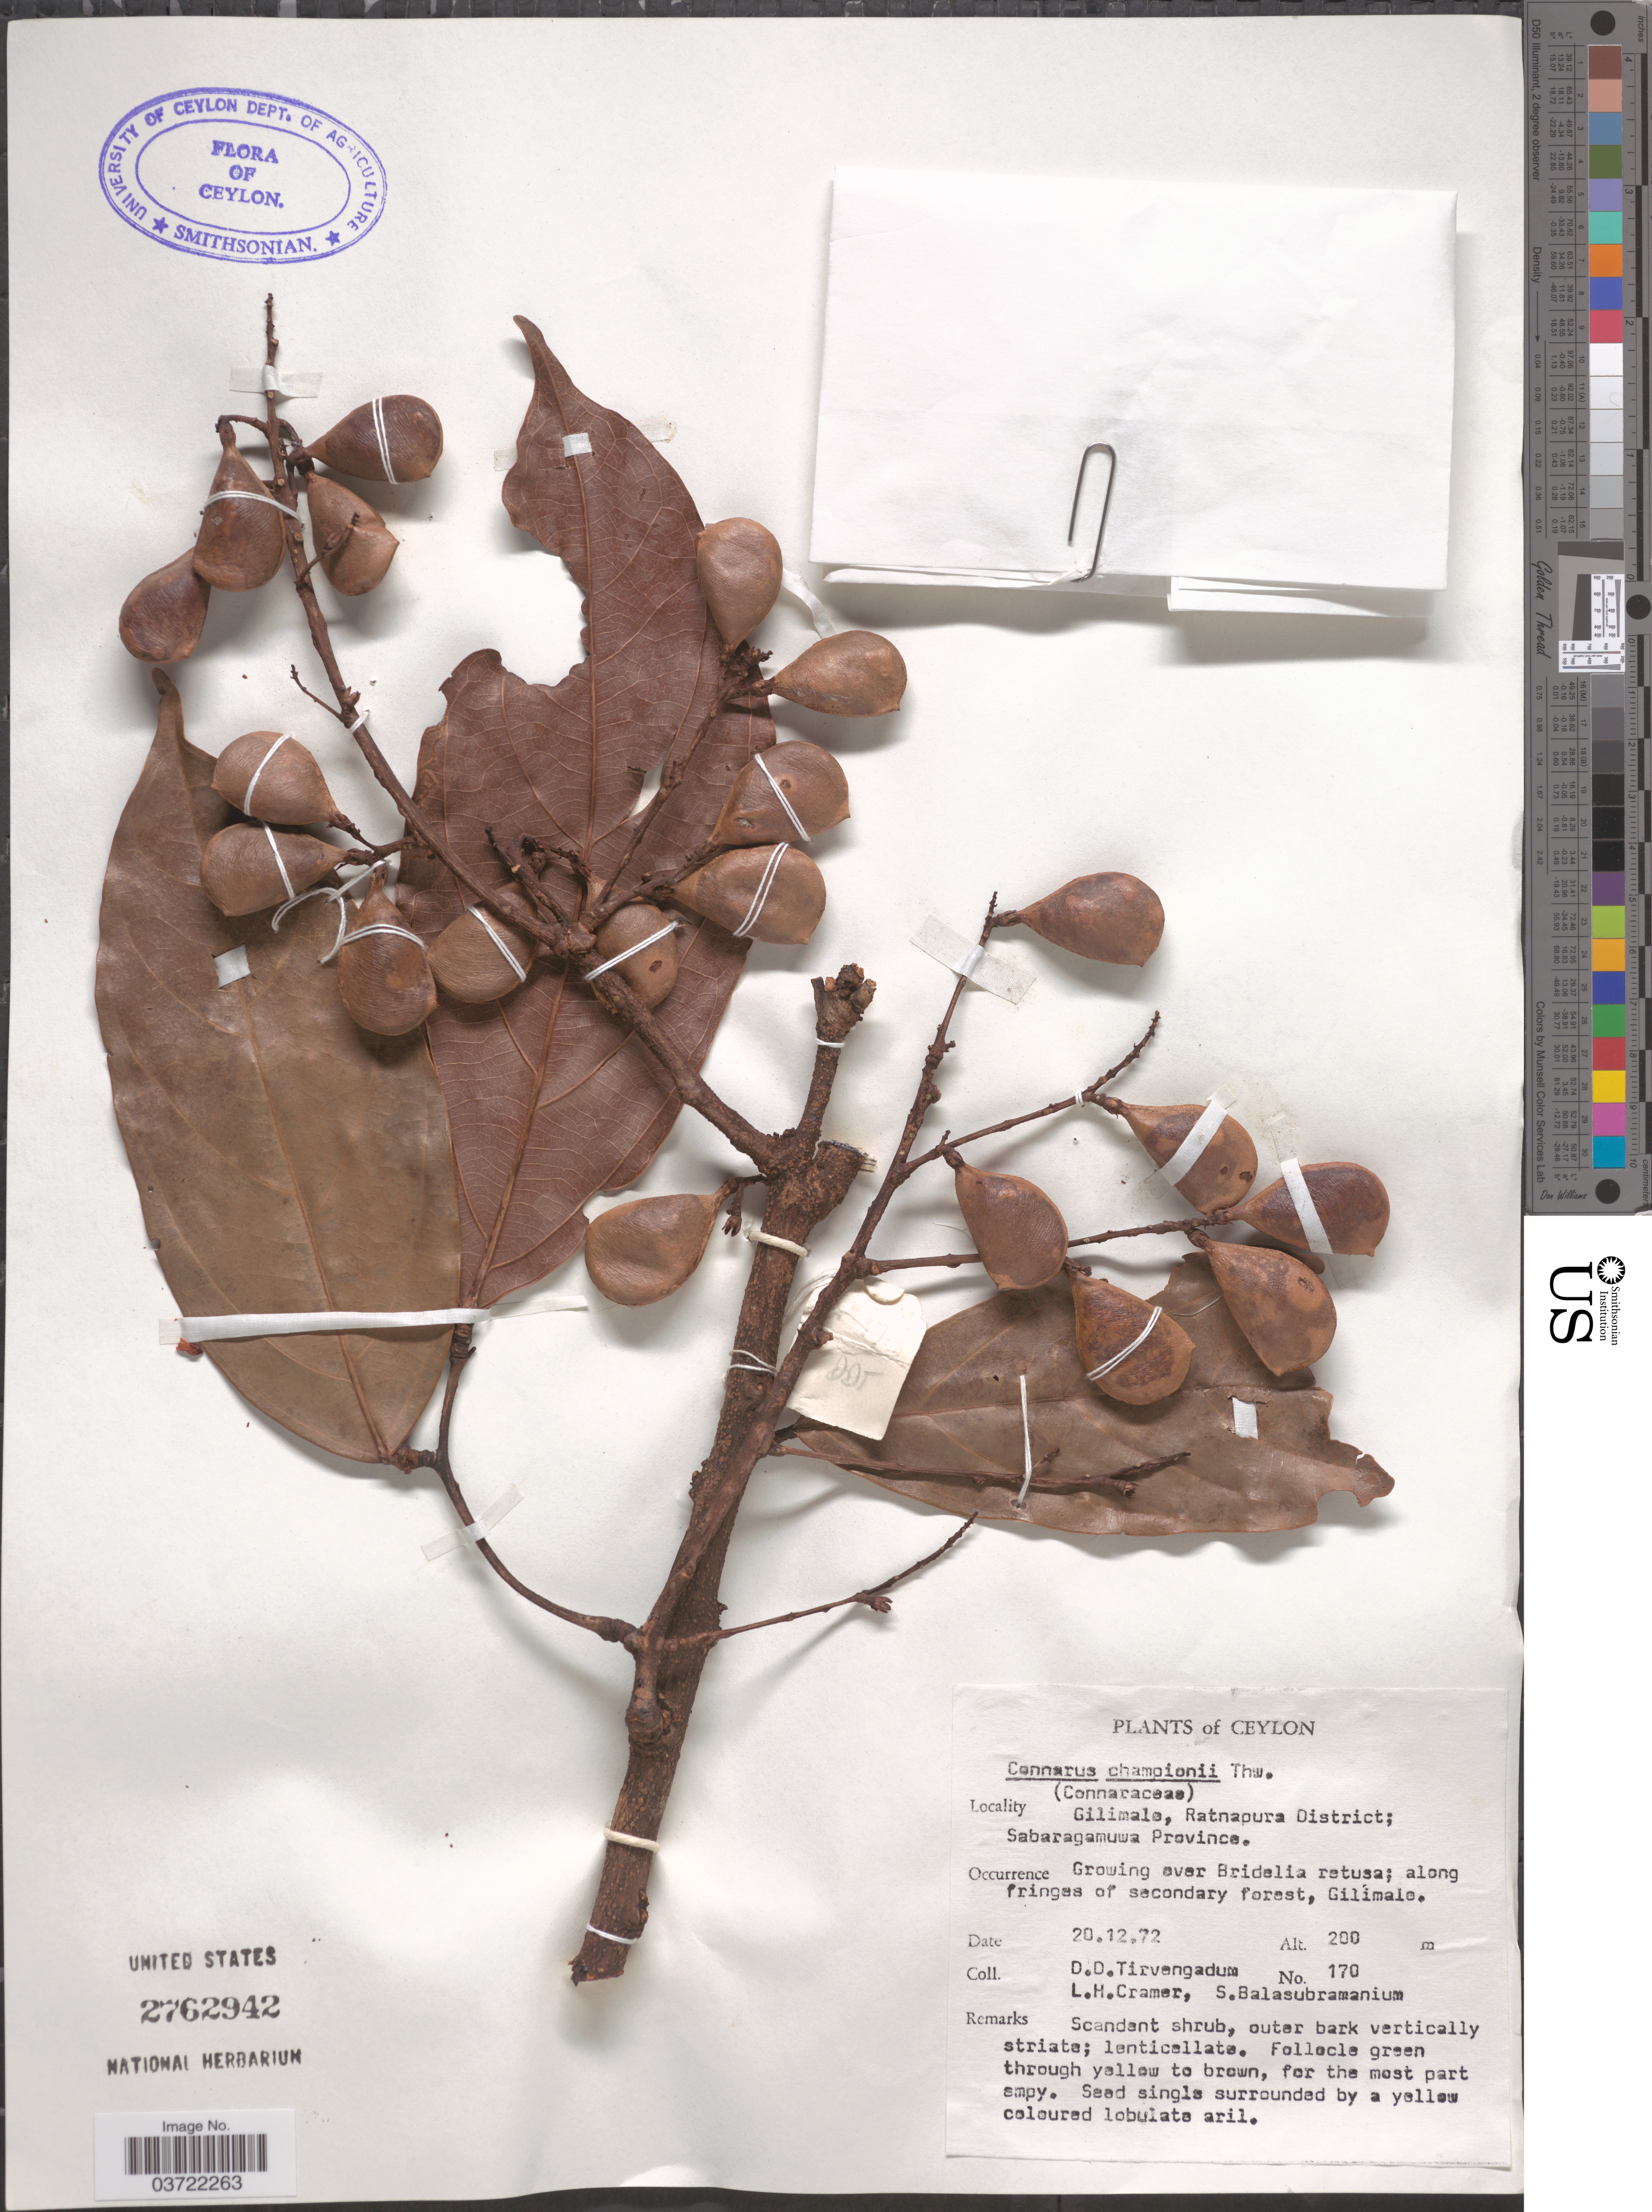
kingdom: Plantae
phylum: Tracheophyta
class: Magnoliopsida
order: Oxalidales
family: Connaraceae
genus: Connarus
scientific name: Connarus championii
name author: Thwaites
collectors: D. Tirvengadum, L. H. Cramer & S. Balasubramanium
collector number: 170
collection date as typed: Transcribed d/m/y: 20/12/72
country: Sri Lanka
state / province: Sabaragamuwa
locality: Ceylon. Gilimale, Ratnapura District. Over Bridelia retusa; along fringges of secondary forest, Gilimale.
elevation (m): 200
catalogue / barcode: US 2762942